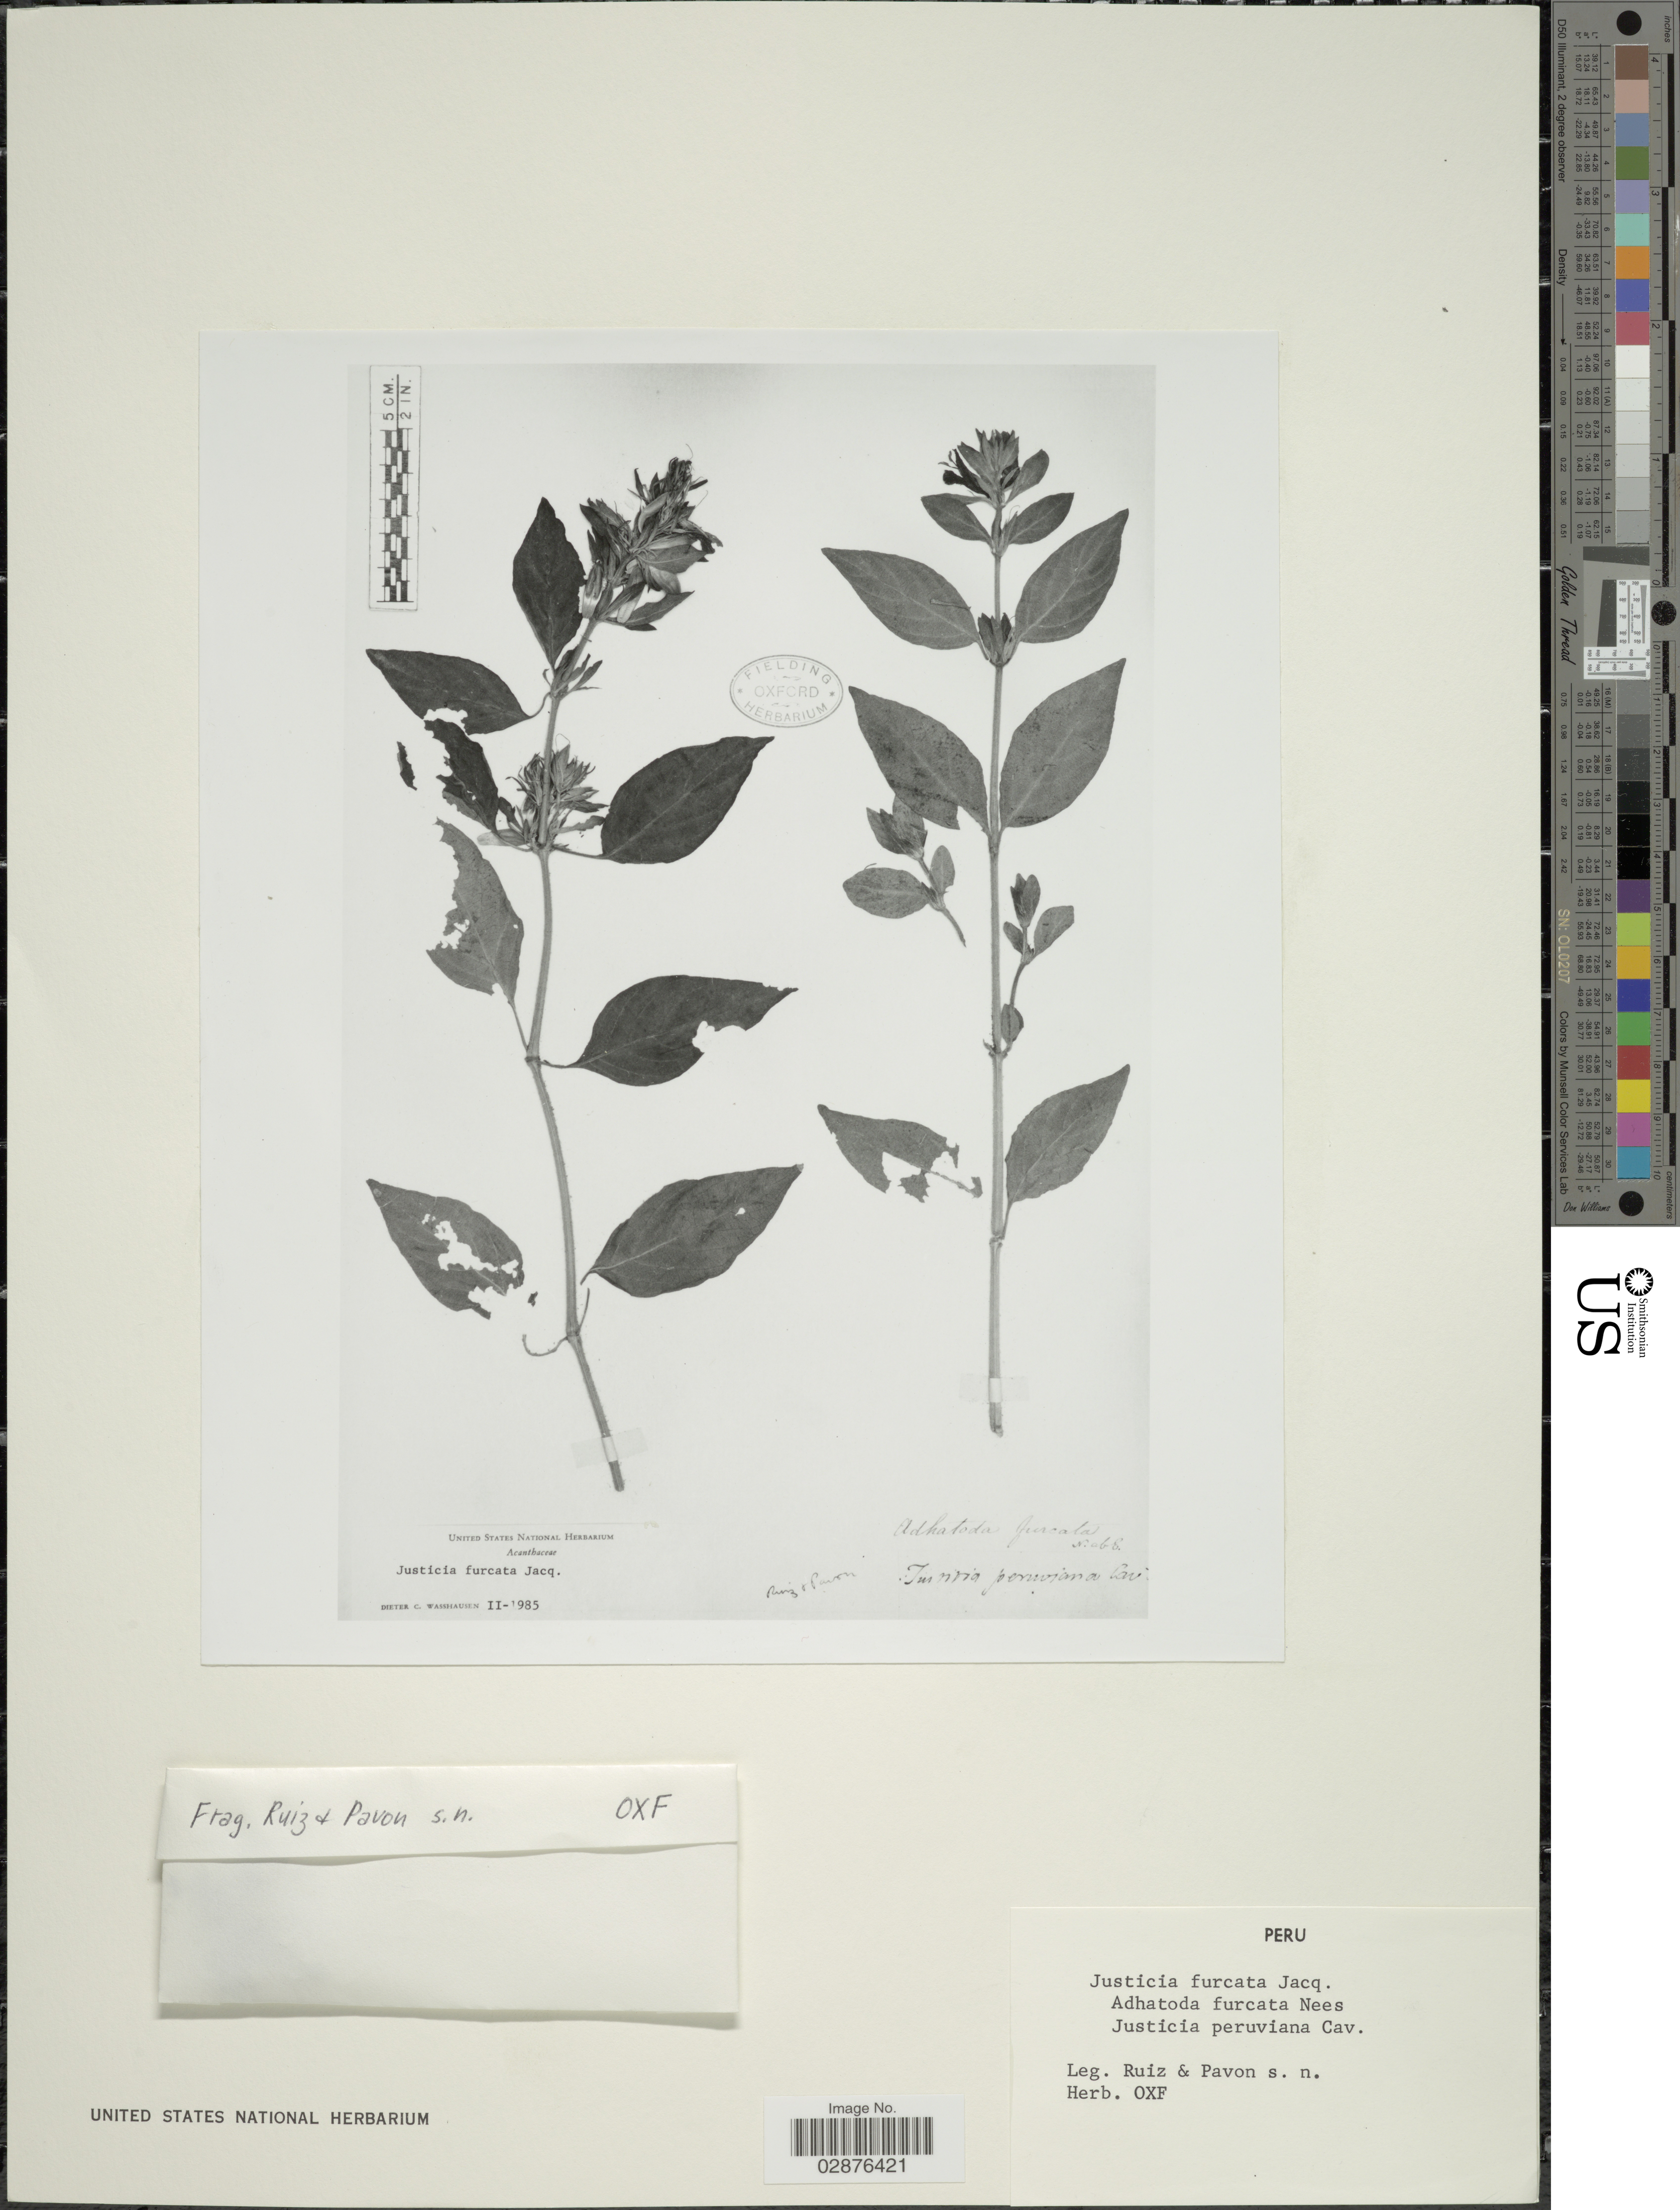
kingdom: Plantae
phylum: Tracheophyta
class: Magnoliopsida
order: Lamiales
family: Acanthaceae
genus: Justicia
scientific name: Justicia furcata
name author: Lam.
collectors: Ruiz, -- & -. Pavon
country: Peru